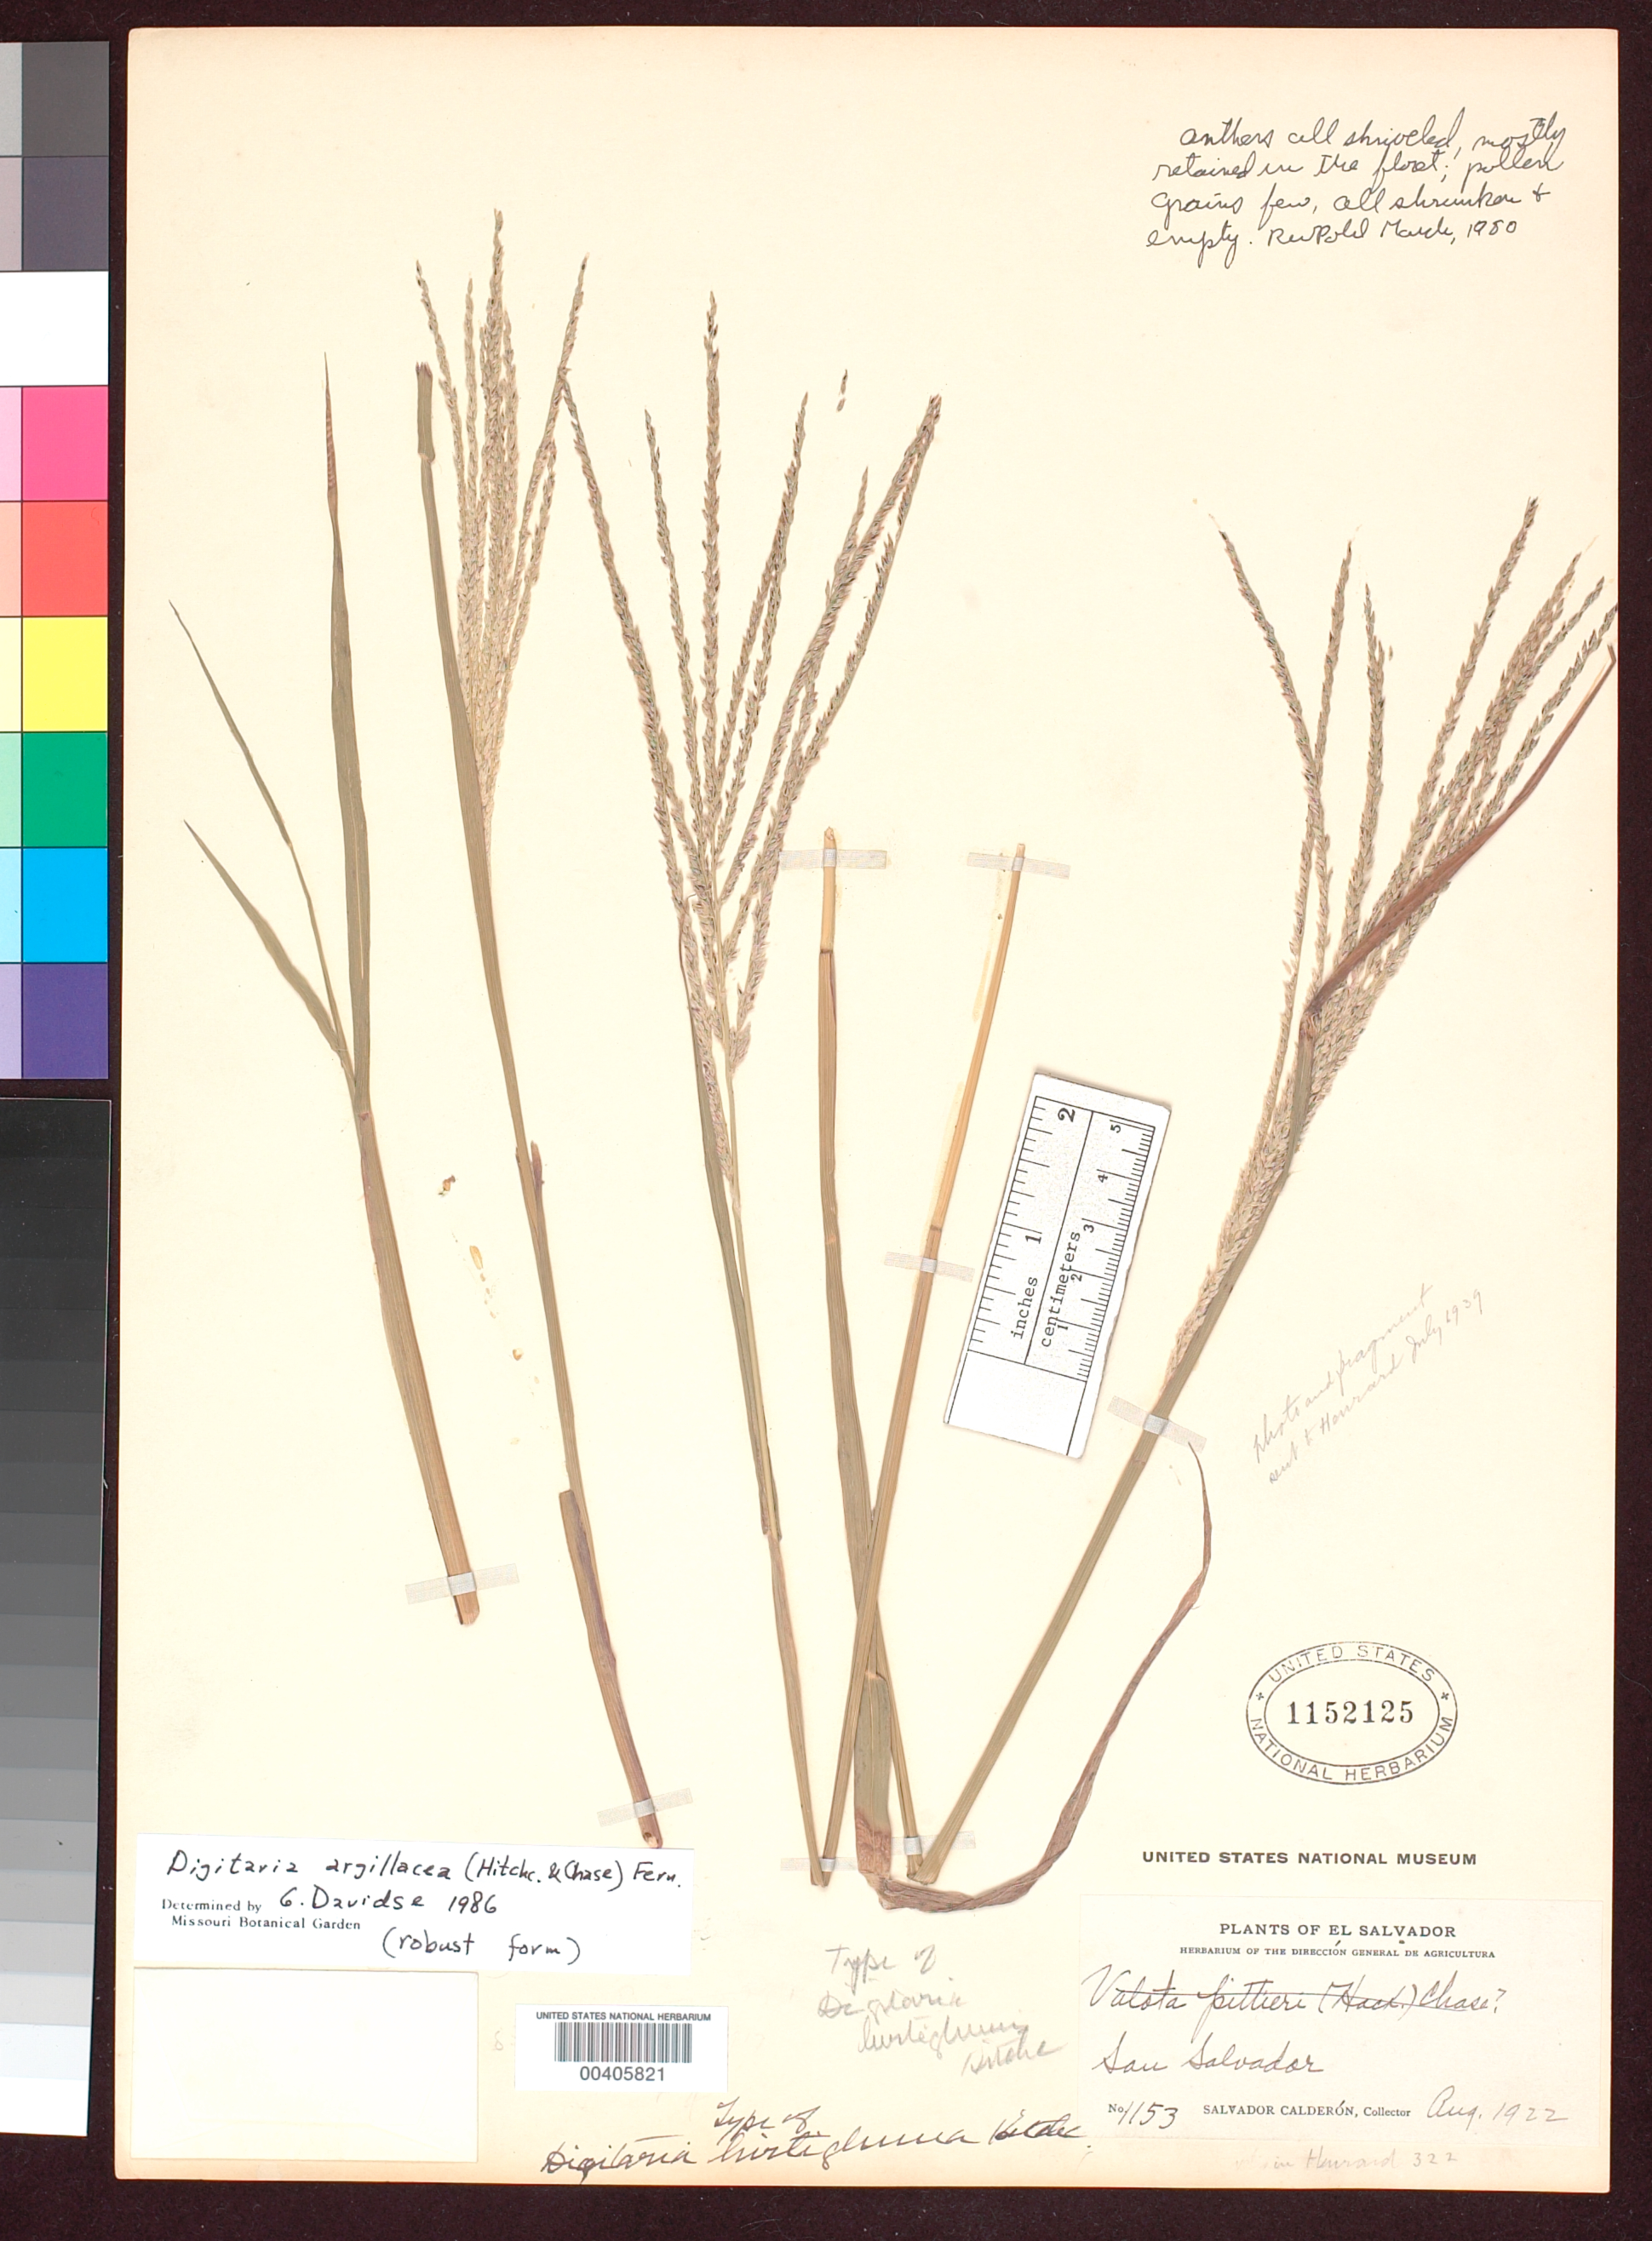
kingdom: Plantae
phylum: Tracheophyta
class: Liliopsida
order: Poales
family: Poaceae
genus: Digitaria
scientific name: Digitaria hirtiglumis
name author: Hitchc.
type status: Holotype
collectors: S. Calderón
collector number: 1153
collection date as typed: Aug 1922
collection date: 1922-08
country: El Salvador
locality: San Salvador.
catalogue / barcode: US 1152125